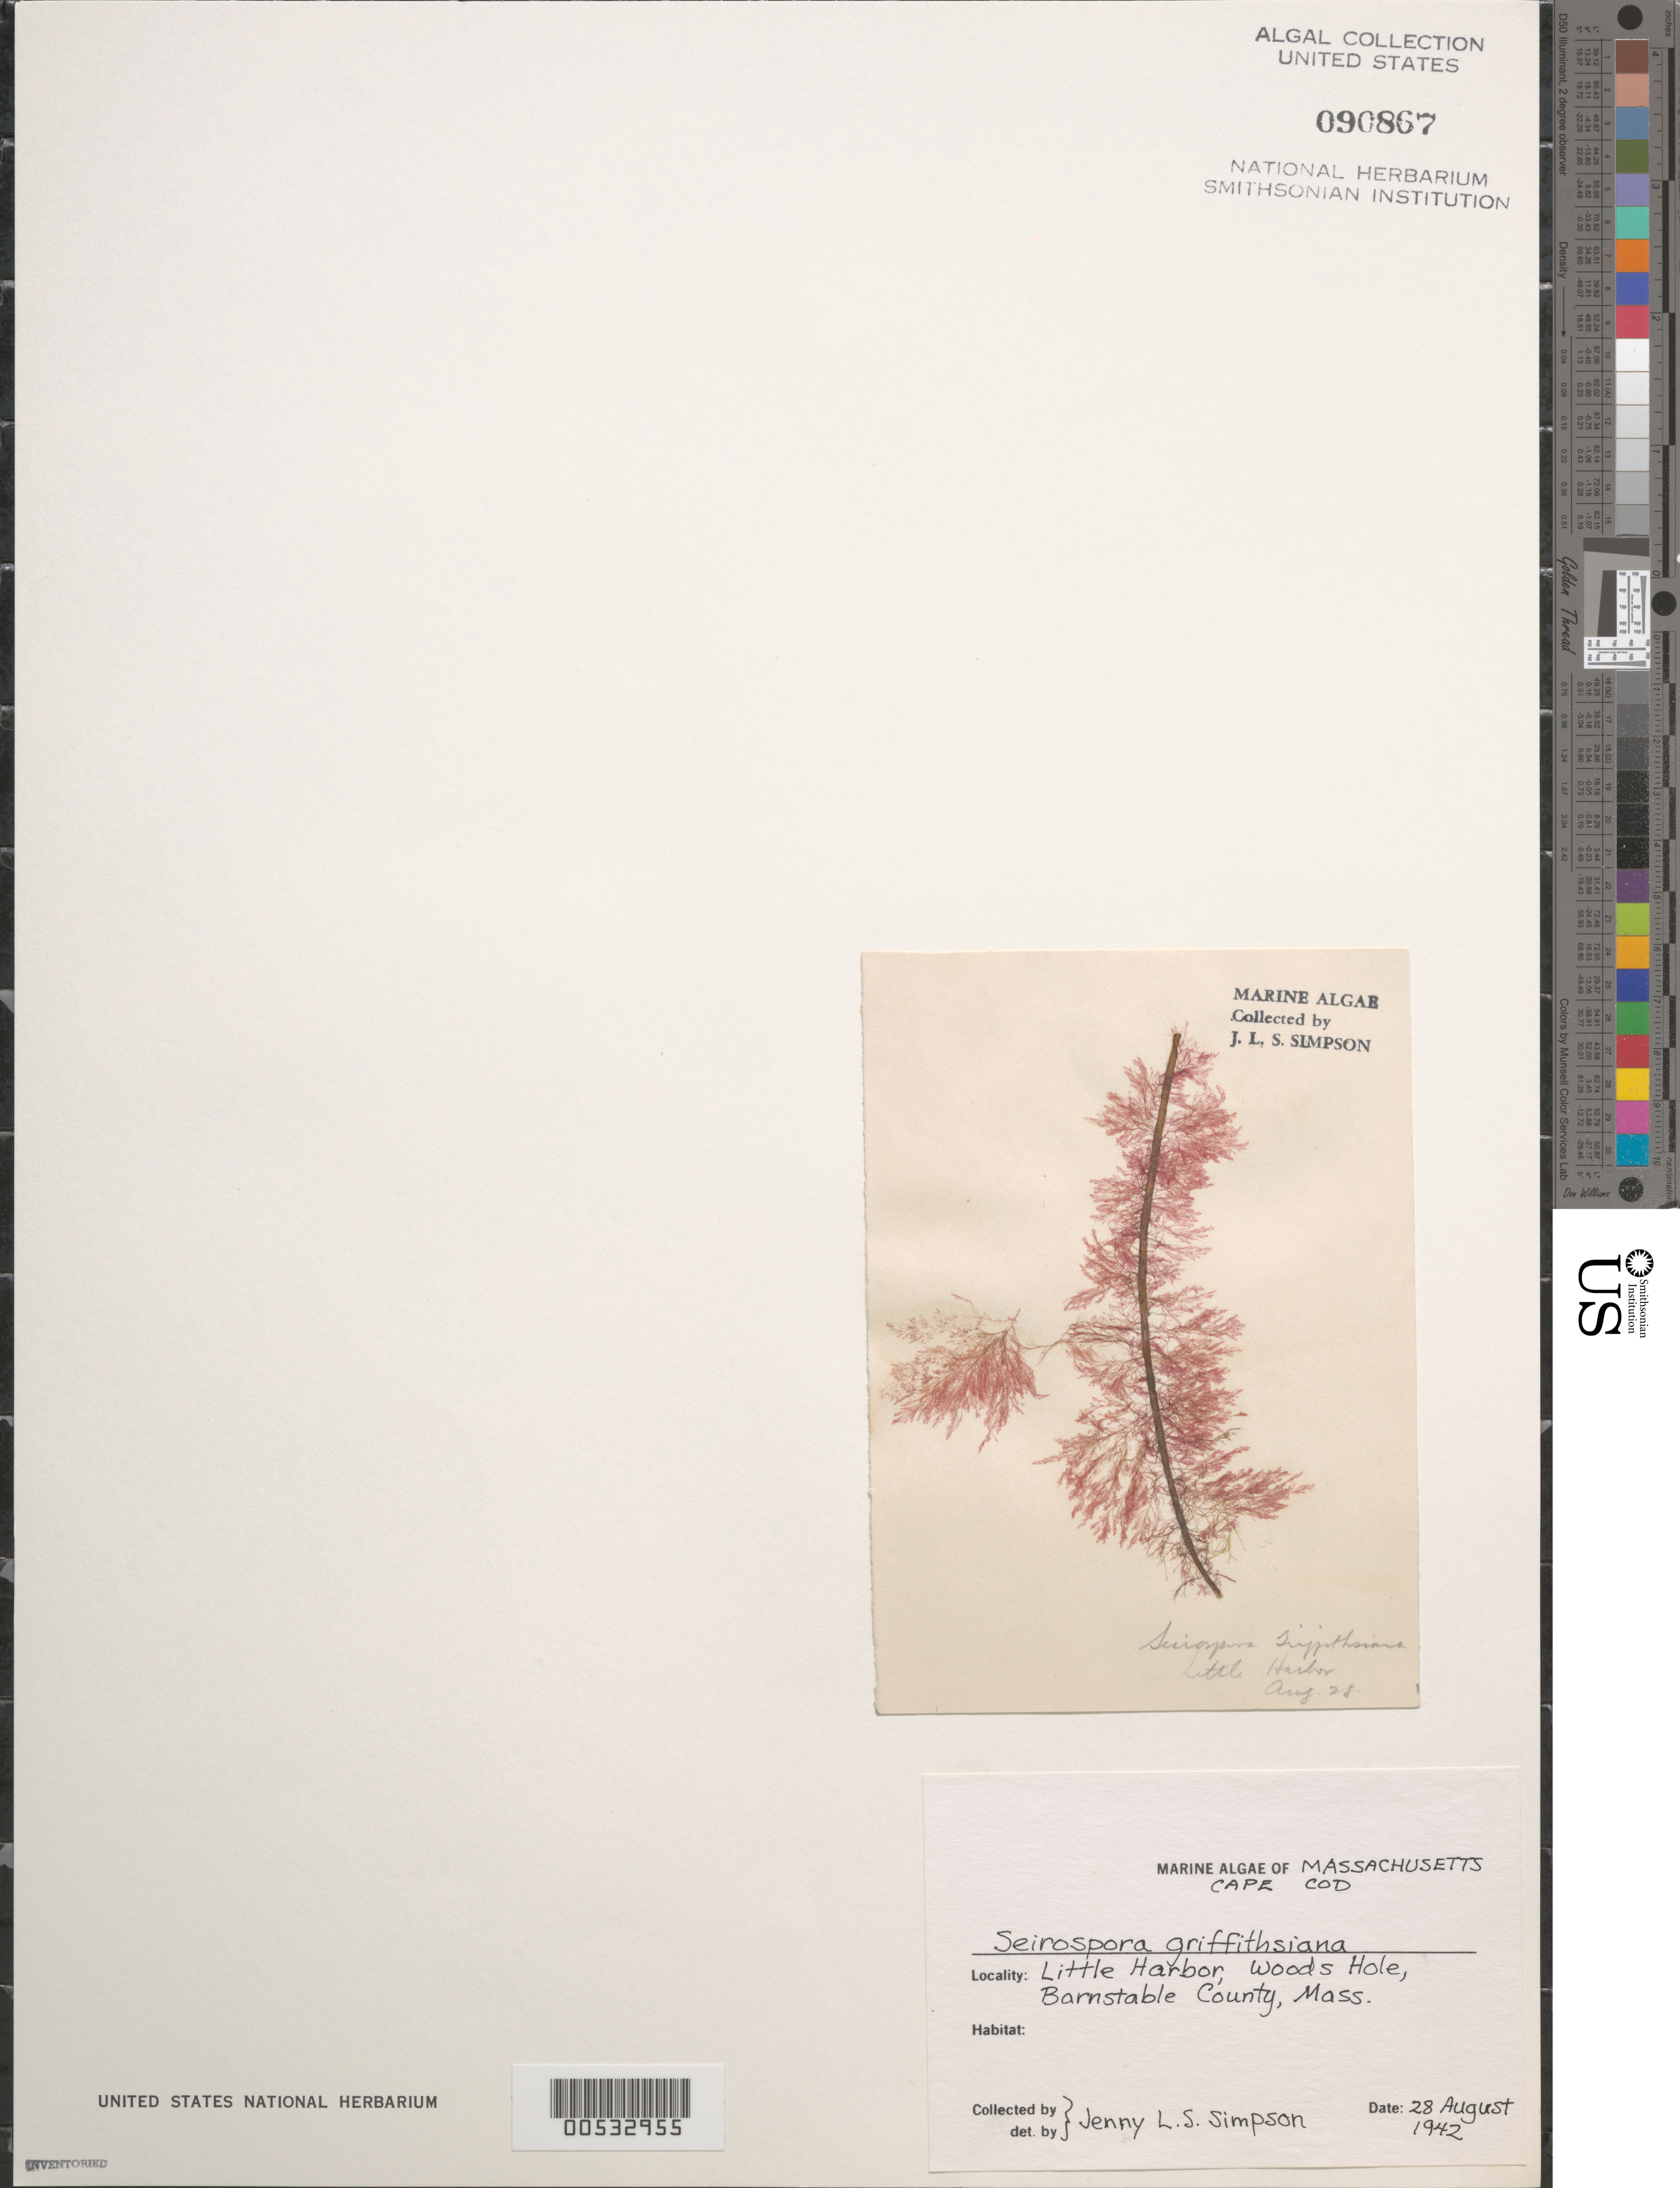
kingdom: Plantae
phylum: Rhodophyta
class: Florideophyceae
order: Ceramiales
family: Callithamniaceae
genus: Seirospora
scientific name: Seirospora interrupta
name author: (Sm.) F. Schmitz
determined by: Algae name updating Project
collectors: J. Simpson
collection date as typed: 28 Aug 1942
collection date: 1942-08-28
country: United States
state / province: Massachusetts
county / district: Barnstable County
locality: Woods Hole, Little Harbor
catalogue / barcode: US 90867